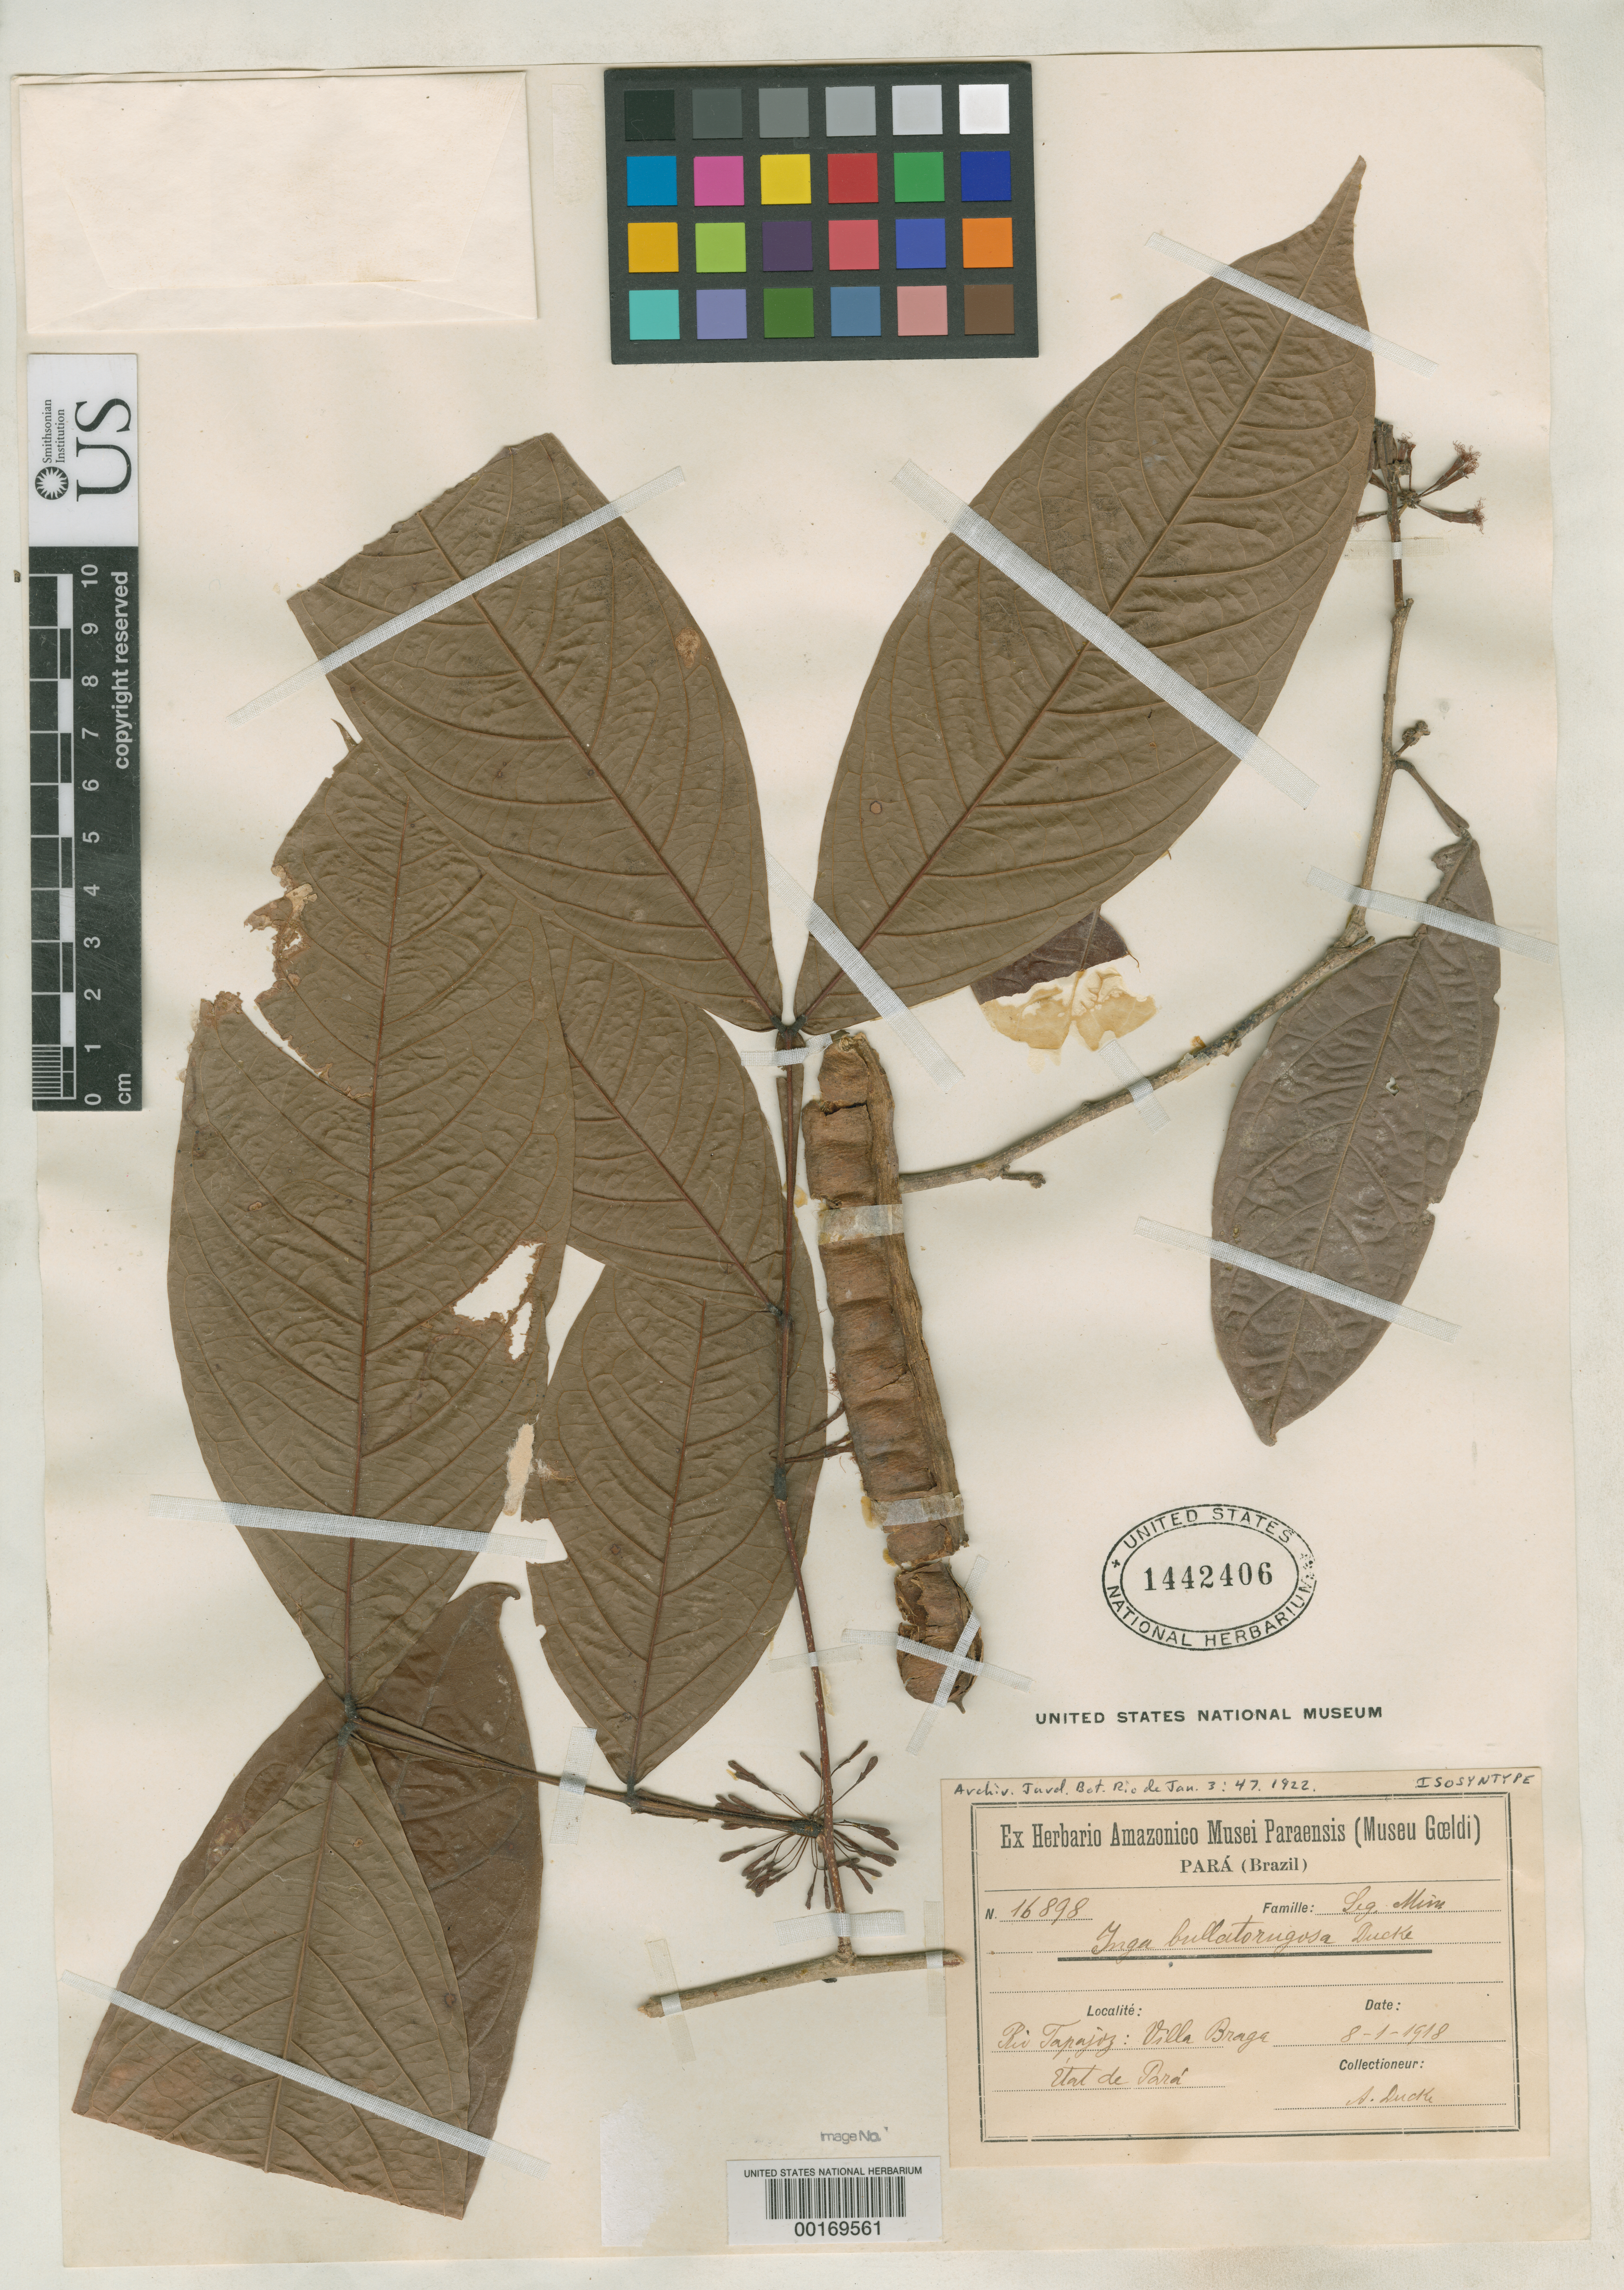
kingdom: Plantae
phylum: Tracheophyta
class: Magnoliopsida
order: Fabales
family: Fabaceae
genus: Inga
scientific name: Inga bullatorugosa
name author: Ducke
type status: Isosyntype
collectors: A. Ducke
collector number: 16898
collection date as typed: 01 Aug 1918 or 08 Jan 1918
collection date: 1918-01-08 or 1918-08-01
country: Brazil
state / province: Pará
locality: Rio Tapajoz, Villa Braga.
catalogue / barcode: US 1442406